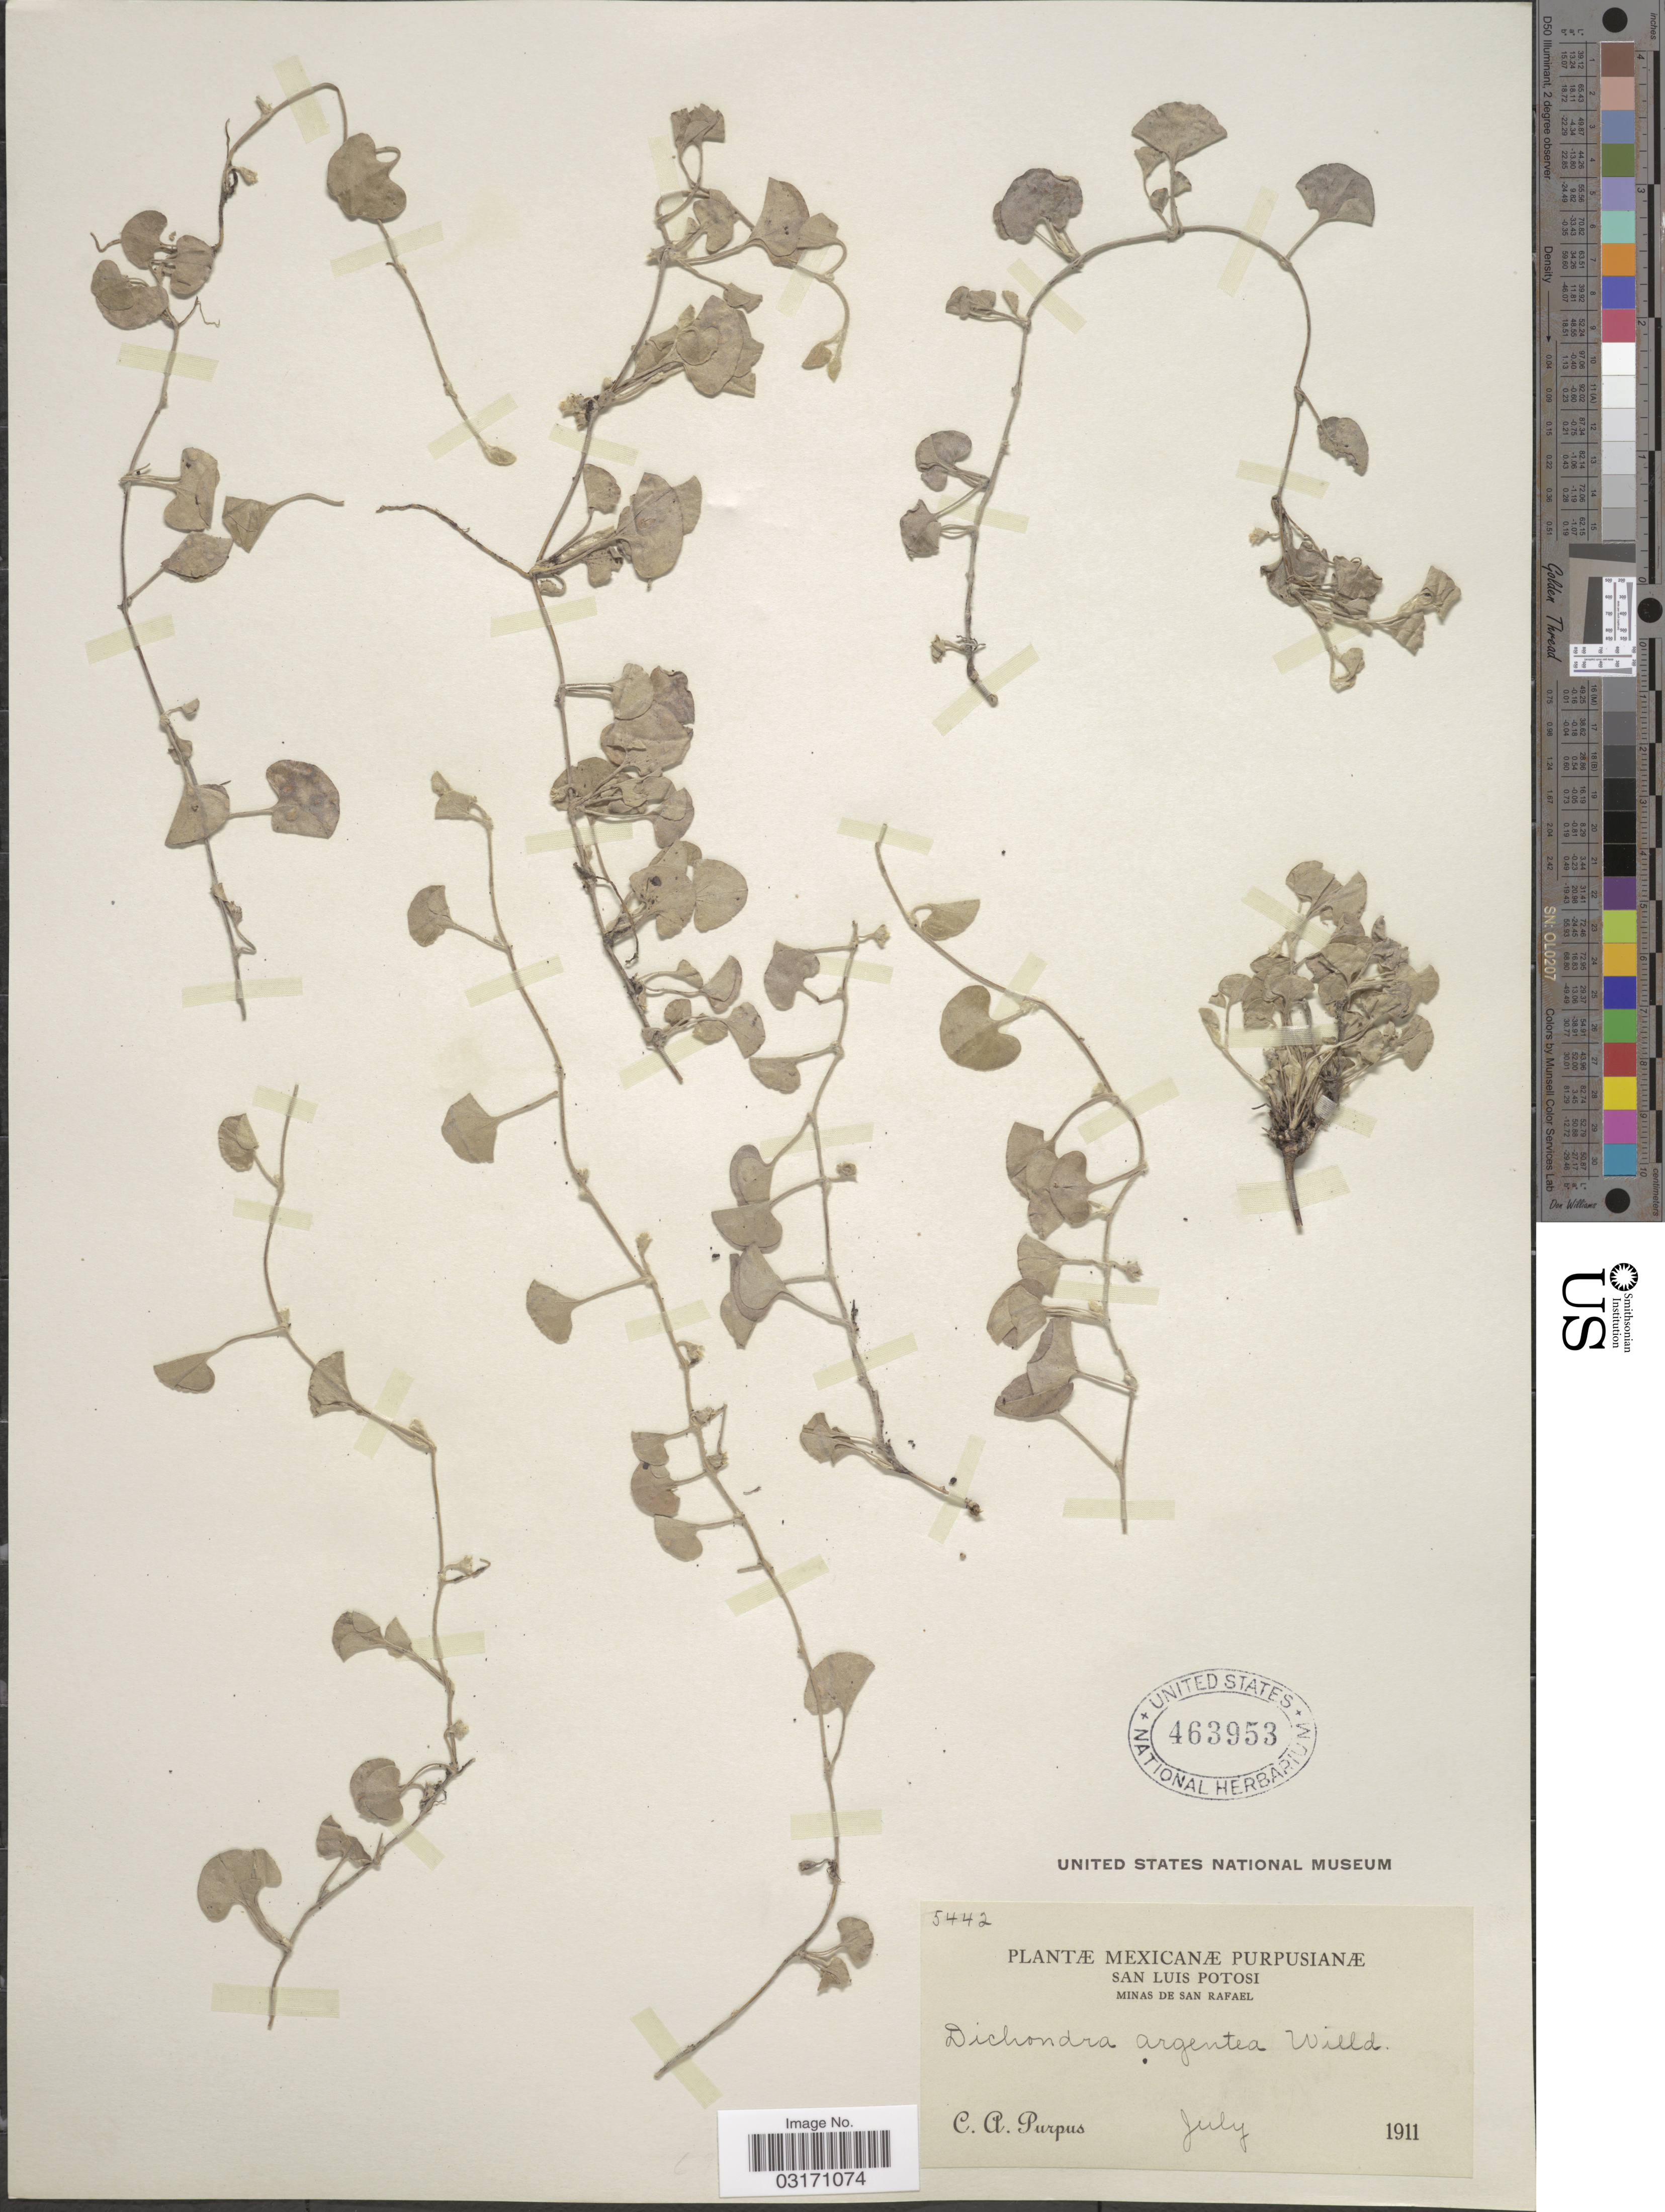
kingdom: Plantae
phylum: Tracheophyta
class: Magnoliopsida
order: Solanales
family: Convolvulaceae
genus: Dichondra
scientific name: Dichondra argentea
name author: Humb. & Bonpl. ex Willd.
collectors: C. A. Purpus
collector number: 5441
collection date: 1911-07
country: Mexico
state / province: San Luis Potosí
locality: Minas de San Rafael.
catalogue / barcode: US 463953